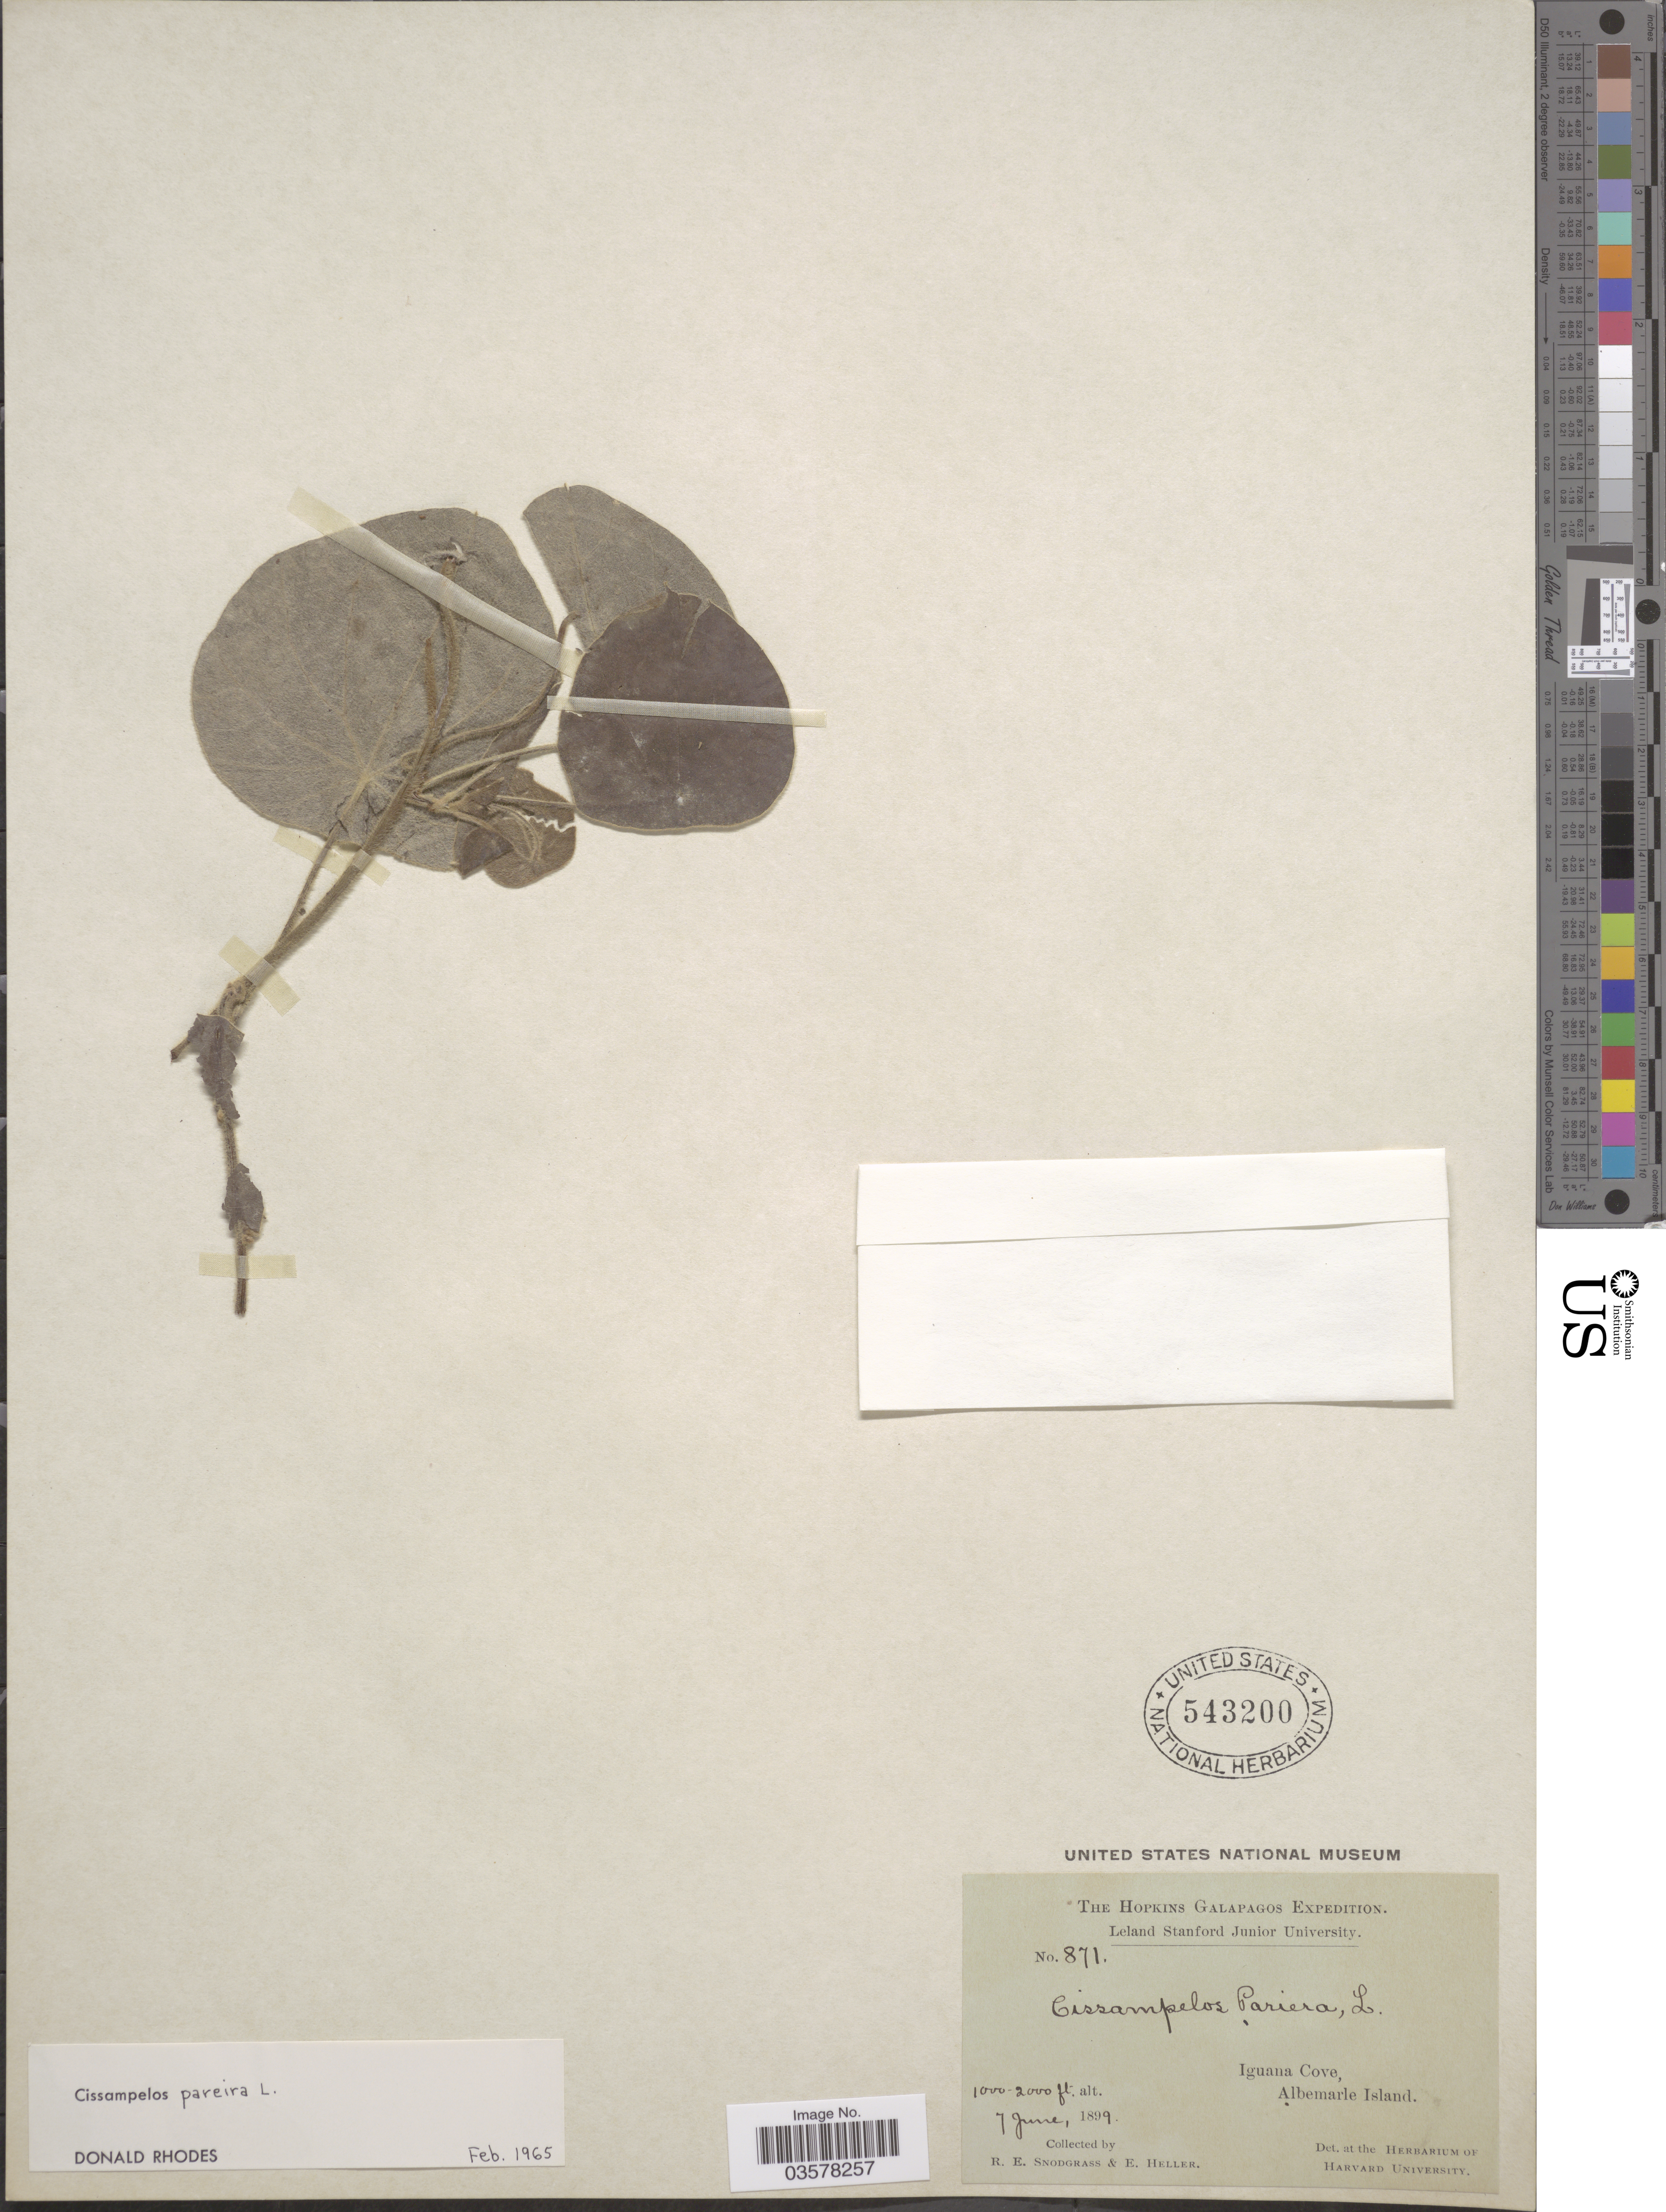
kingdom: Plantae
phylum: Tracheophyta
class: Magnoliopsida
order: Ranunculales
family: Menispermaceae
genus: Cissampelos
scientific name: Cissampelos pareira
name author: L.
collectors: R. E. Snodgrass & E. Heller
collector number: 871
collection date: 1899-06-07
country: Ecuador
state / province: Colón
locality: Galapagos. Iguana Cove, Albermarle Island.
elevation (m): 305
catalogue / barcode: US 543200